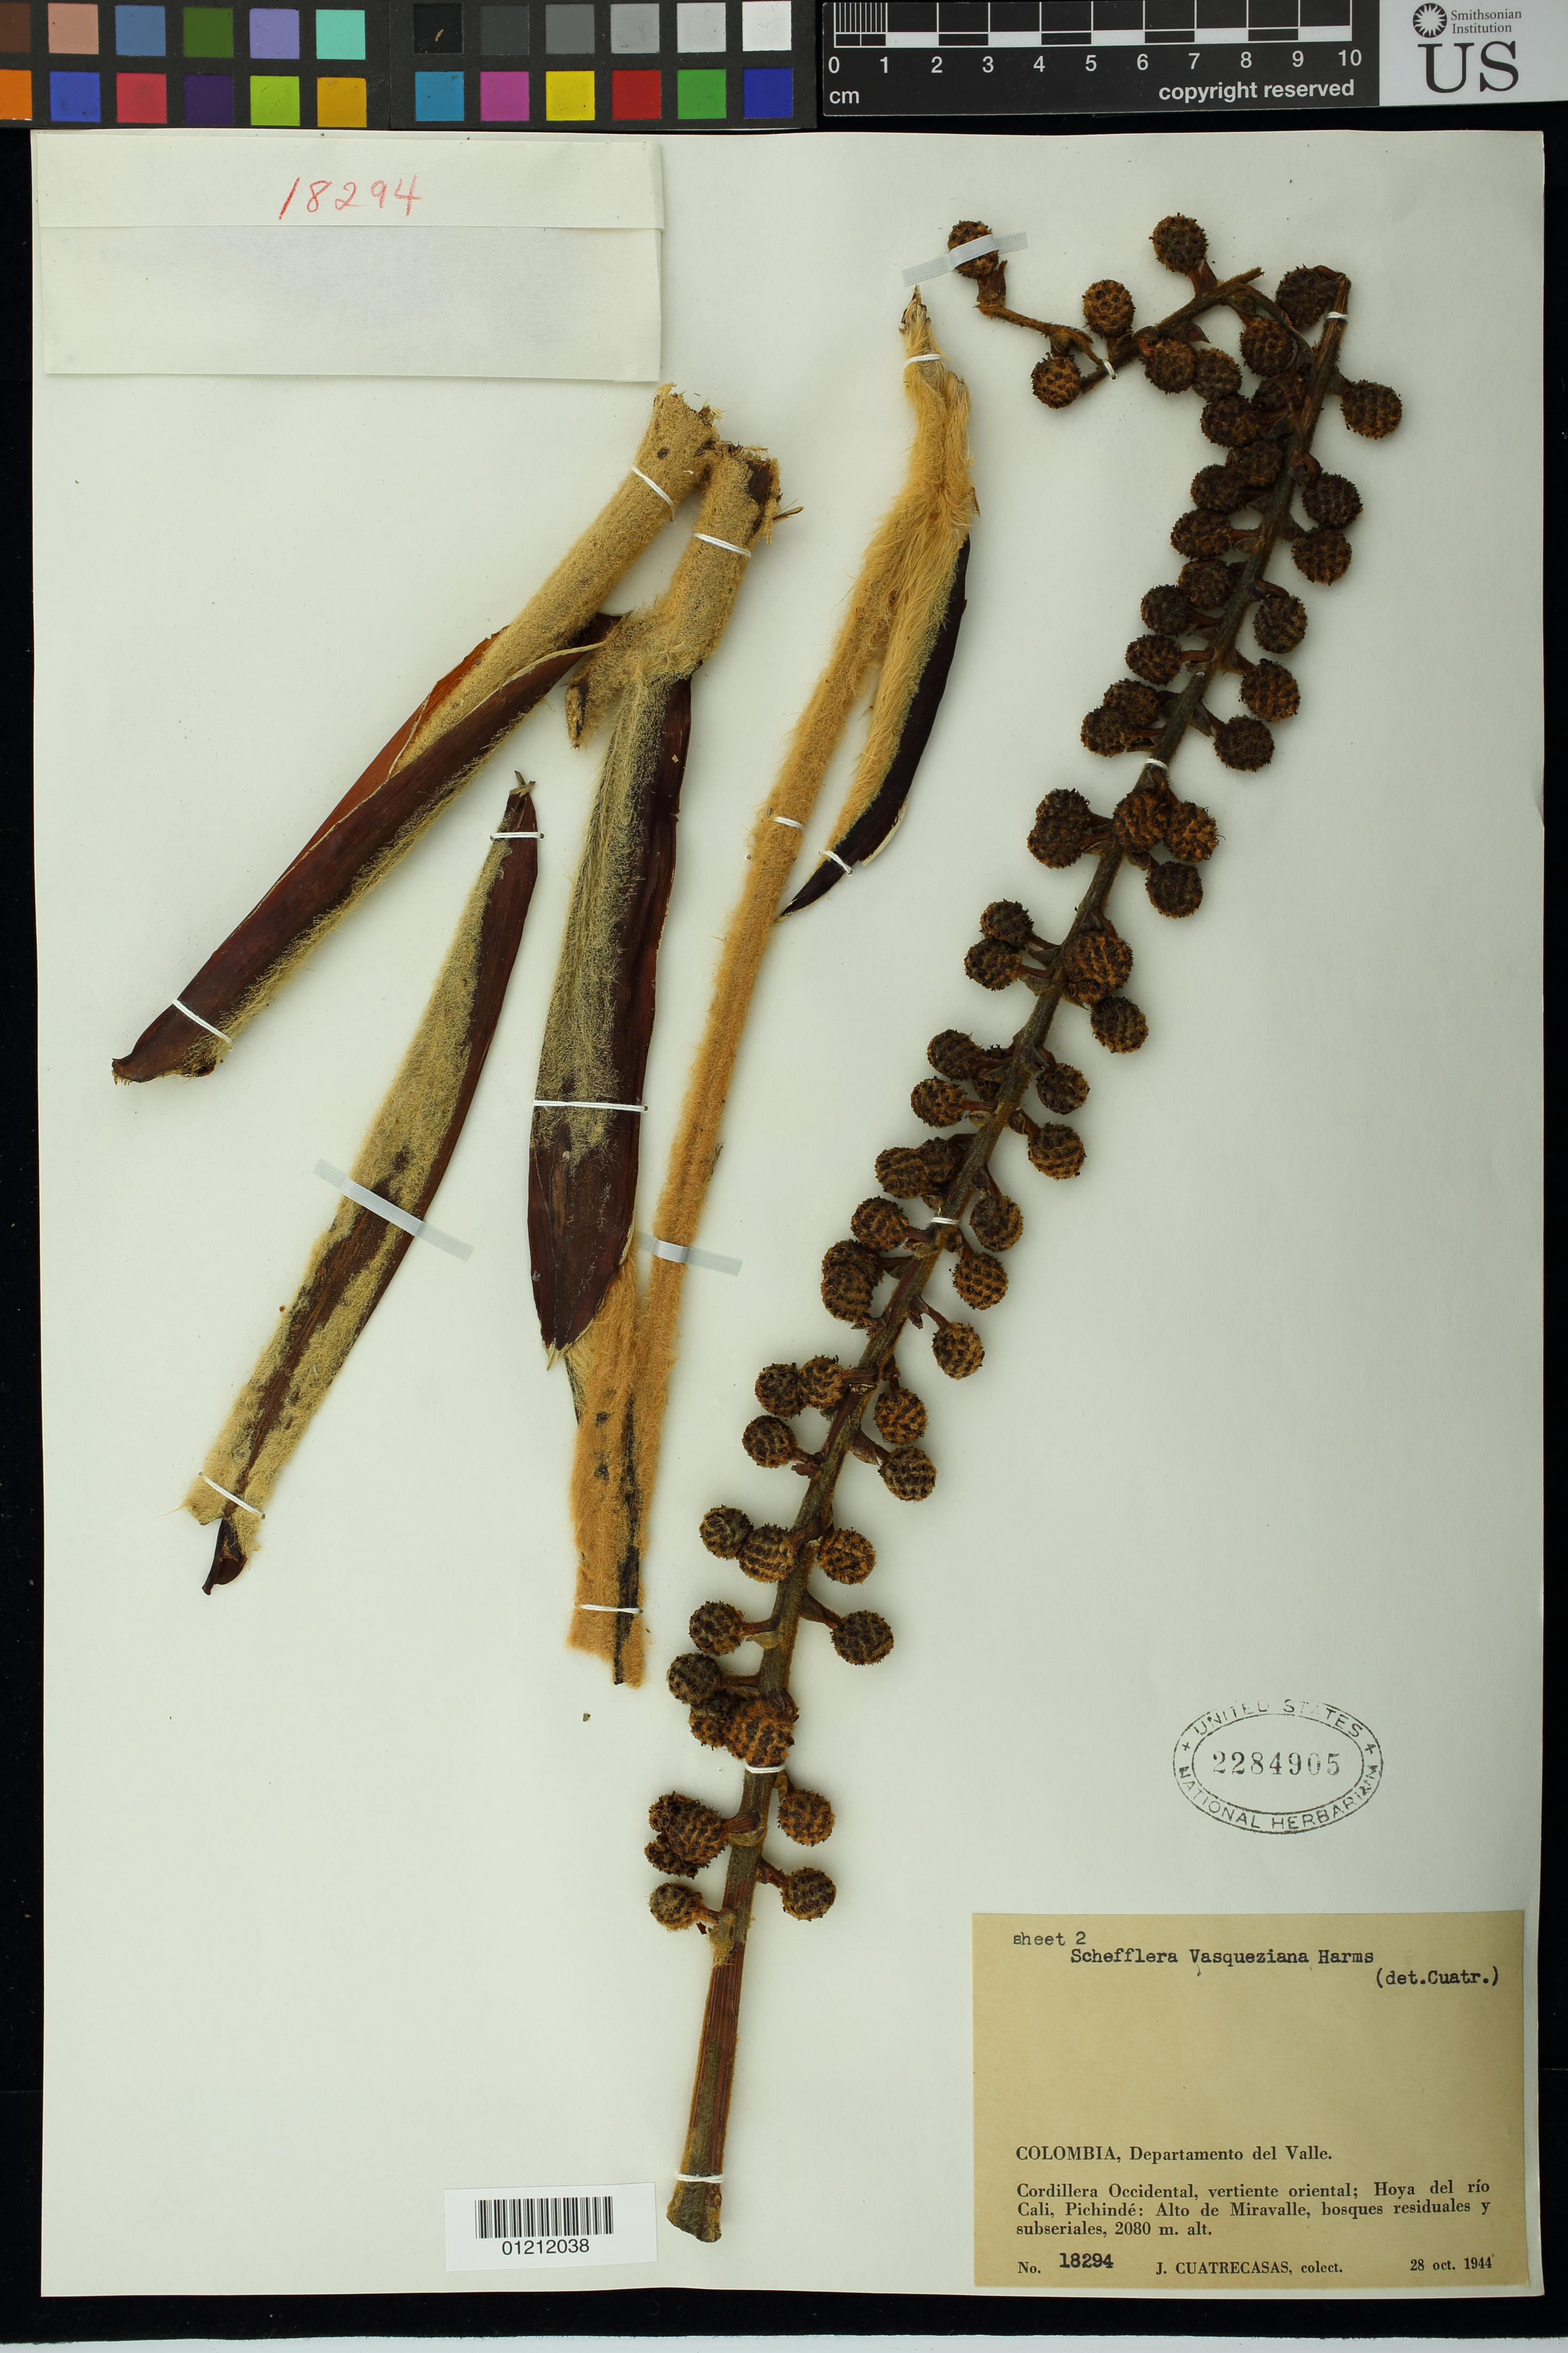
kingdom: Plantae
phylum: Tracheophyta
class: Magnoliopsida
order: Apiales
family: Araliaceae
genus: Schefflera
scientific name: Schefflera vasqueziana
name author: Harms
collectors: J. Cuatrecasas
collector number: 18294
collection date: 1944-10-28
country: Colombia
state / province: Valle del Cauca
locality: Cordillera Occidental, vertiente oriental; Hoya del río Cali, Pichindé: Alto de Miravalle, bosques reiduales y subseriales.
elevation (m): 2080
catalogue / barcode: US 2284905